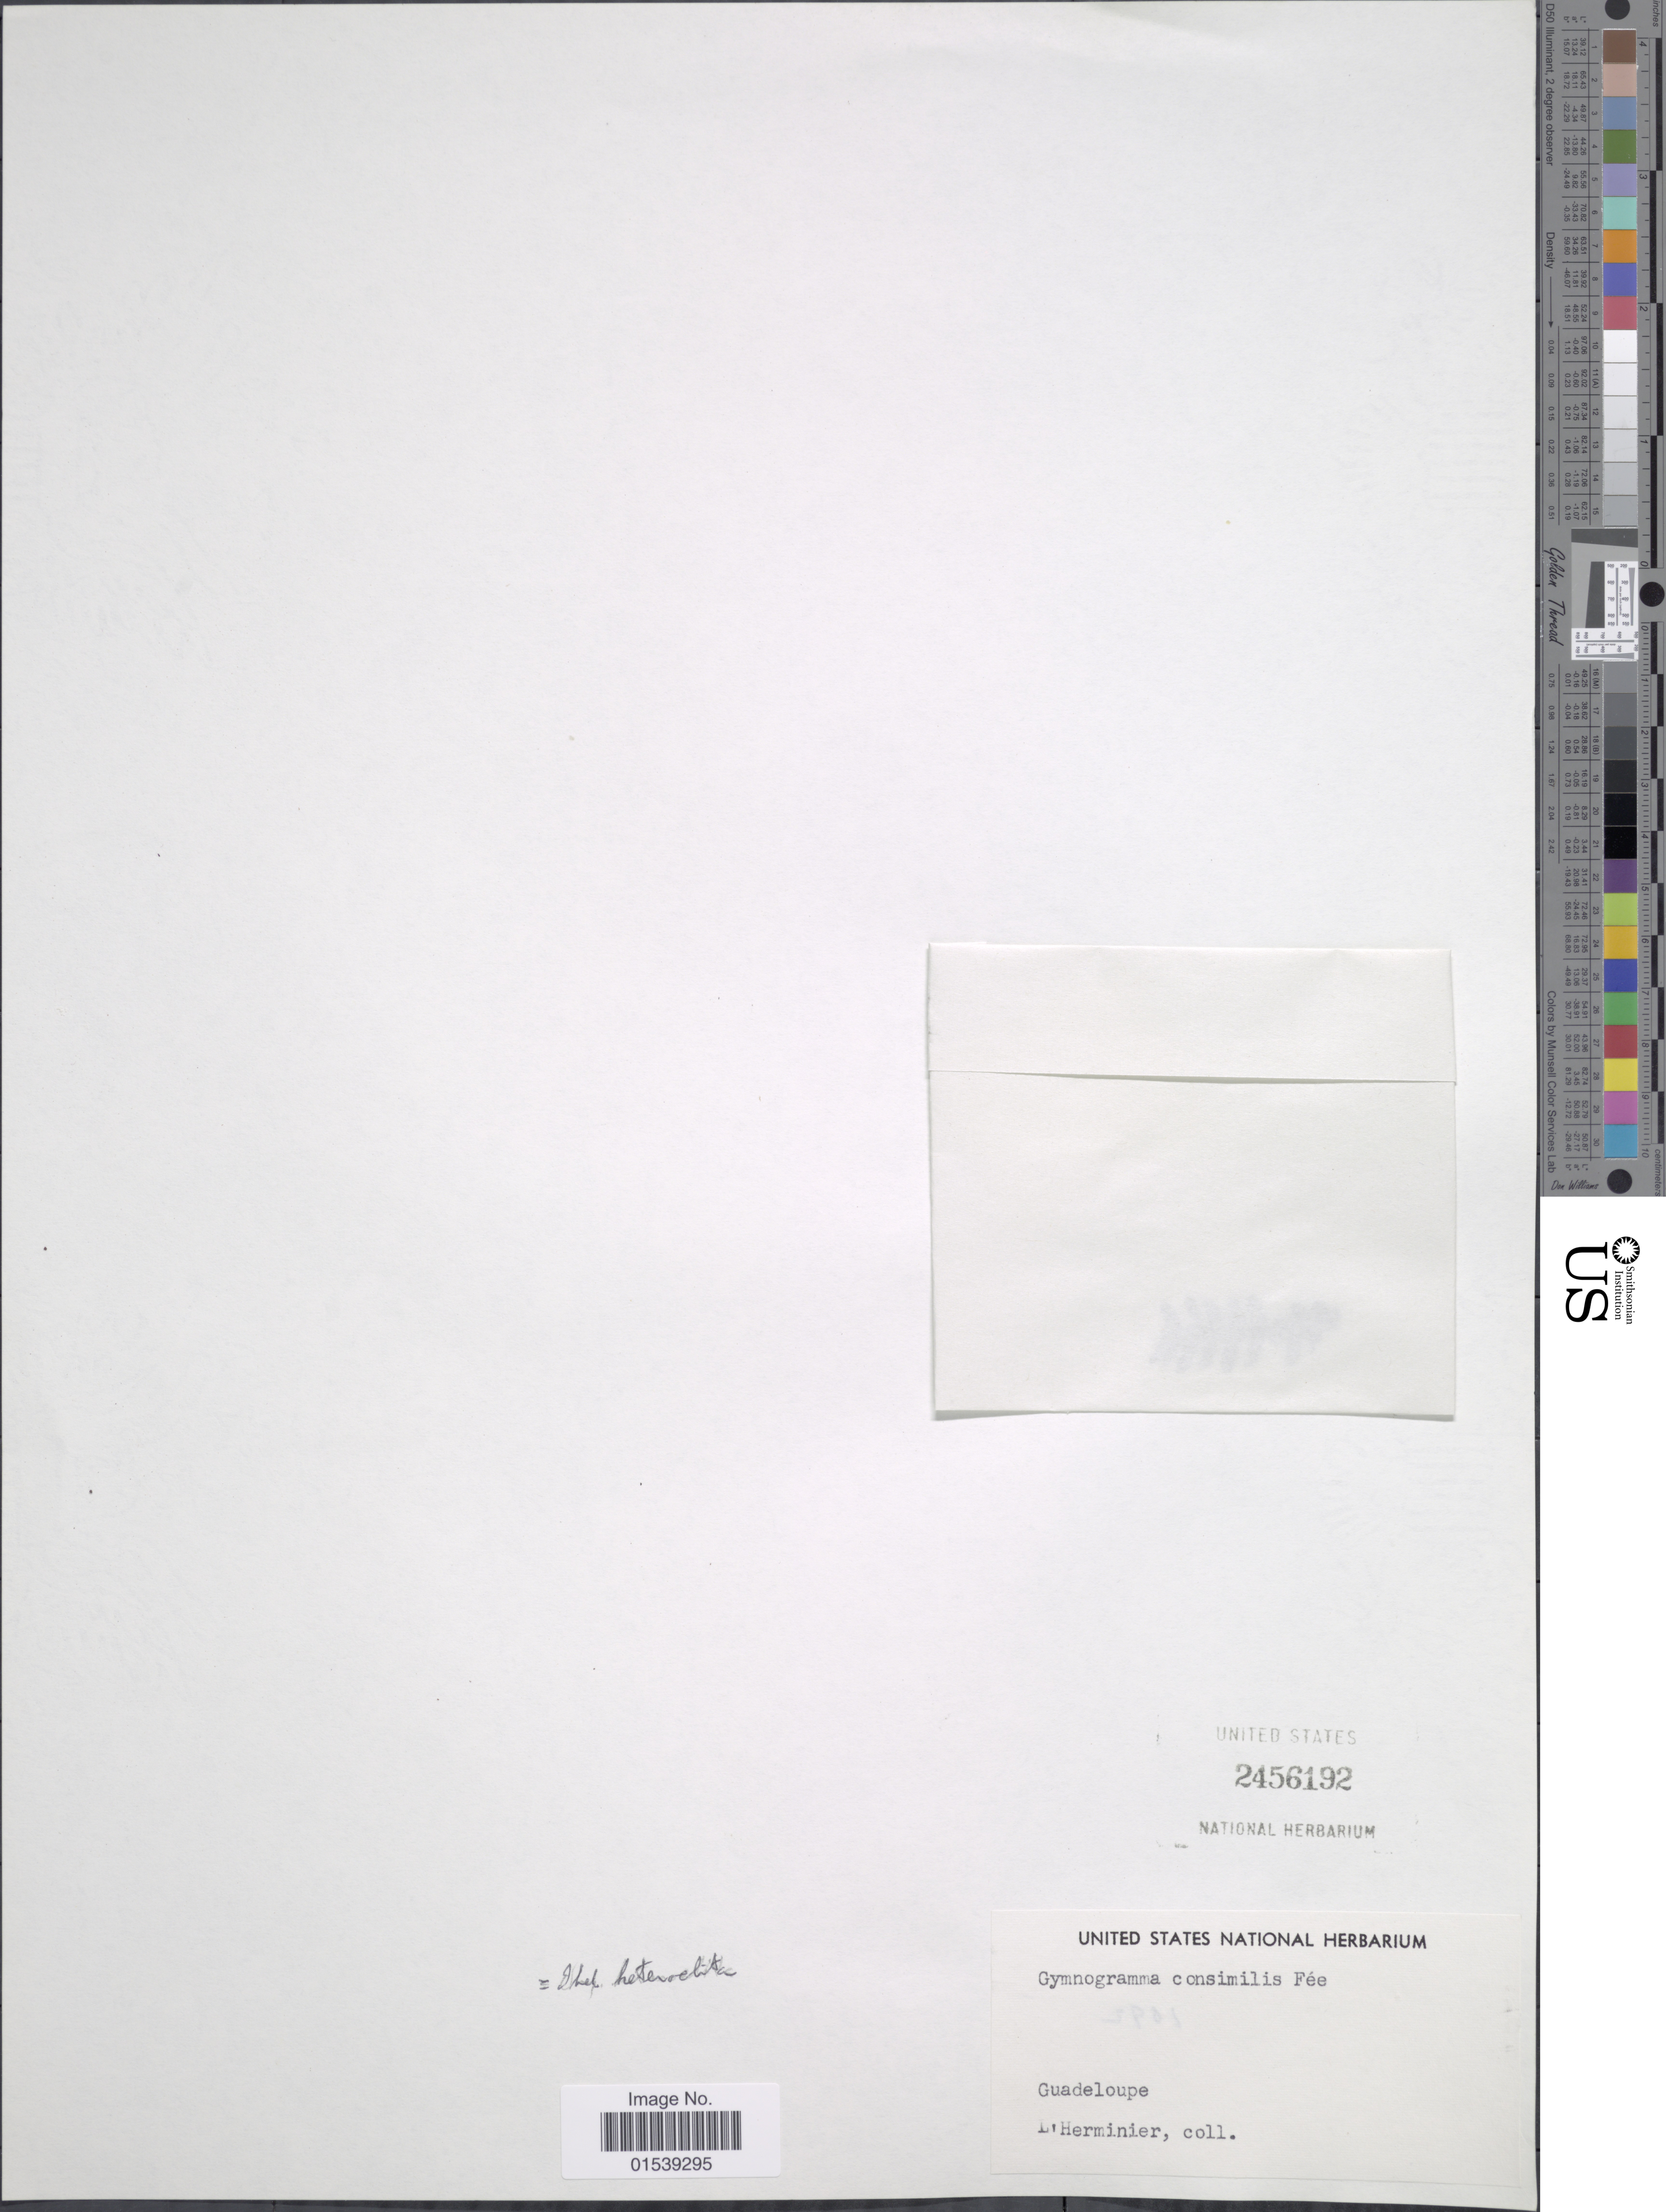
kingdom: Plantae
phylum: Tracheophyta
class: Polypodiopsida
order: Polypodiales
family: Thelypteridaceae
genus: Amauropelta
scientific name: Amauropelta gracilis ined. 2015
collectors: -. L'Herminier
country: Guadeloupe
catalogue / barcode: US 2456192